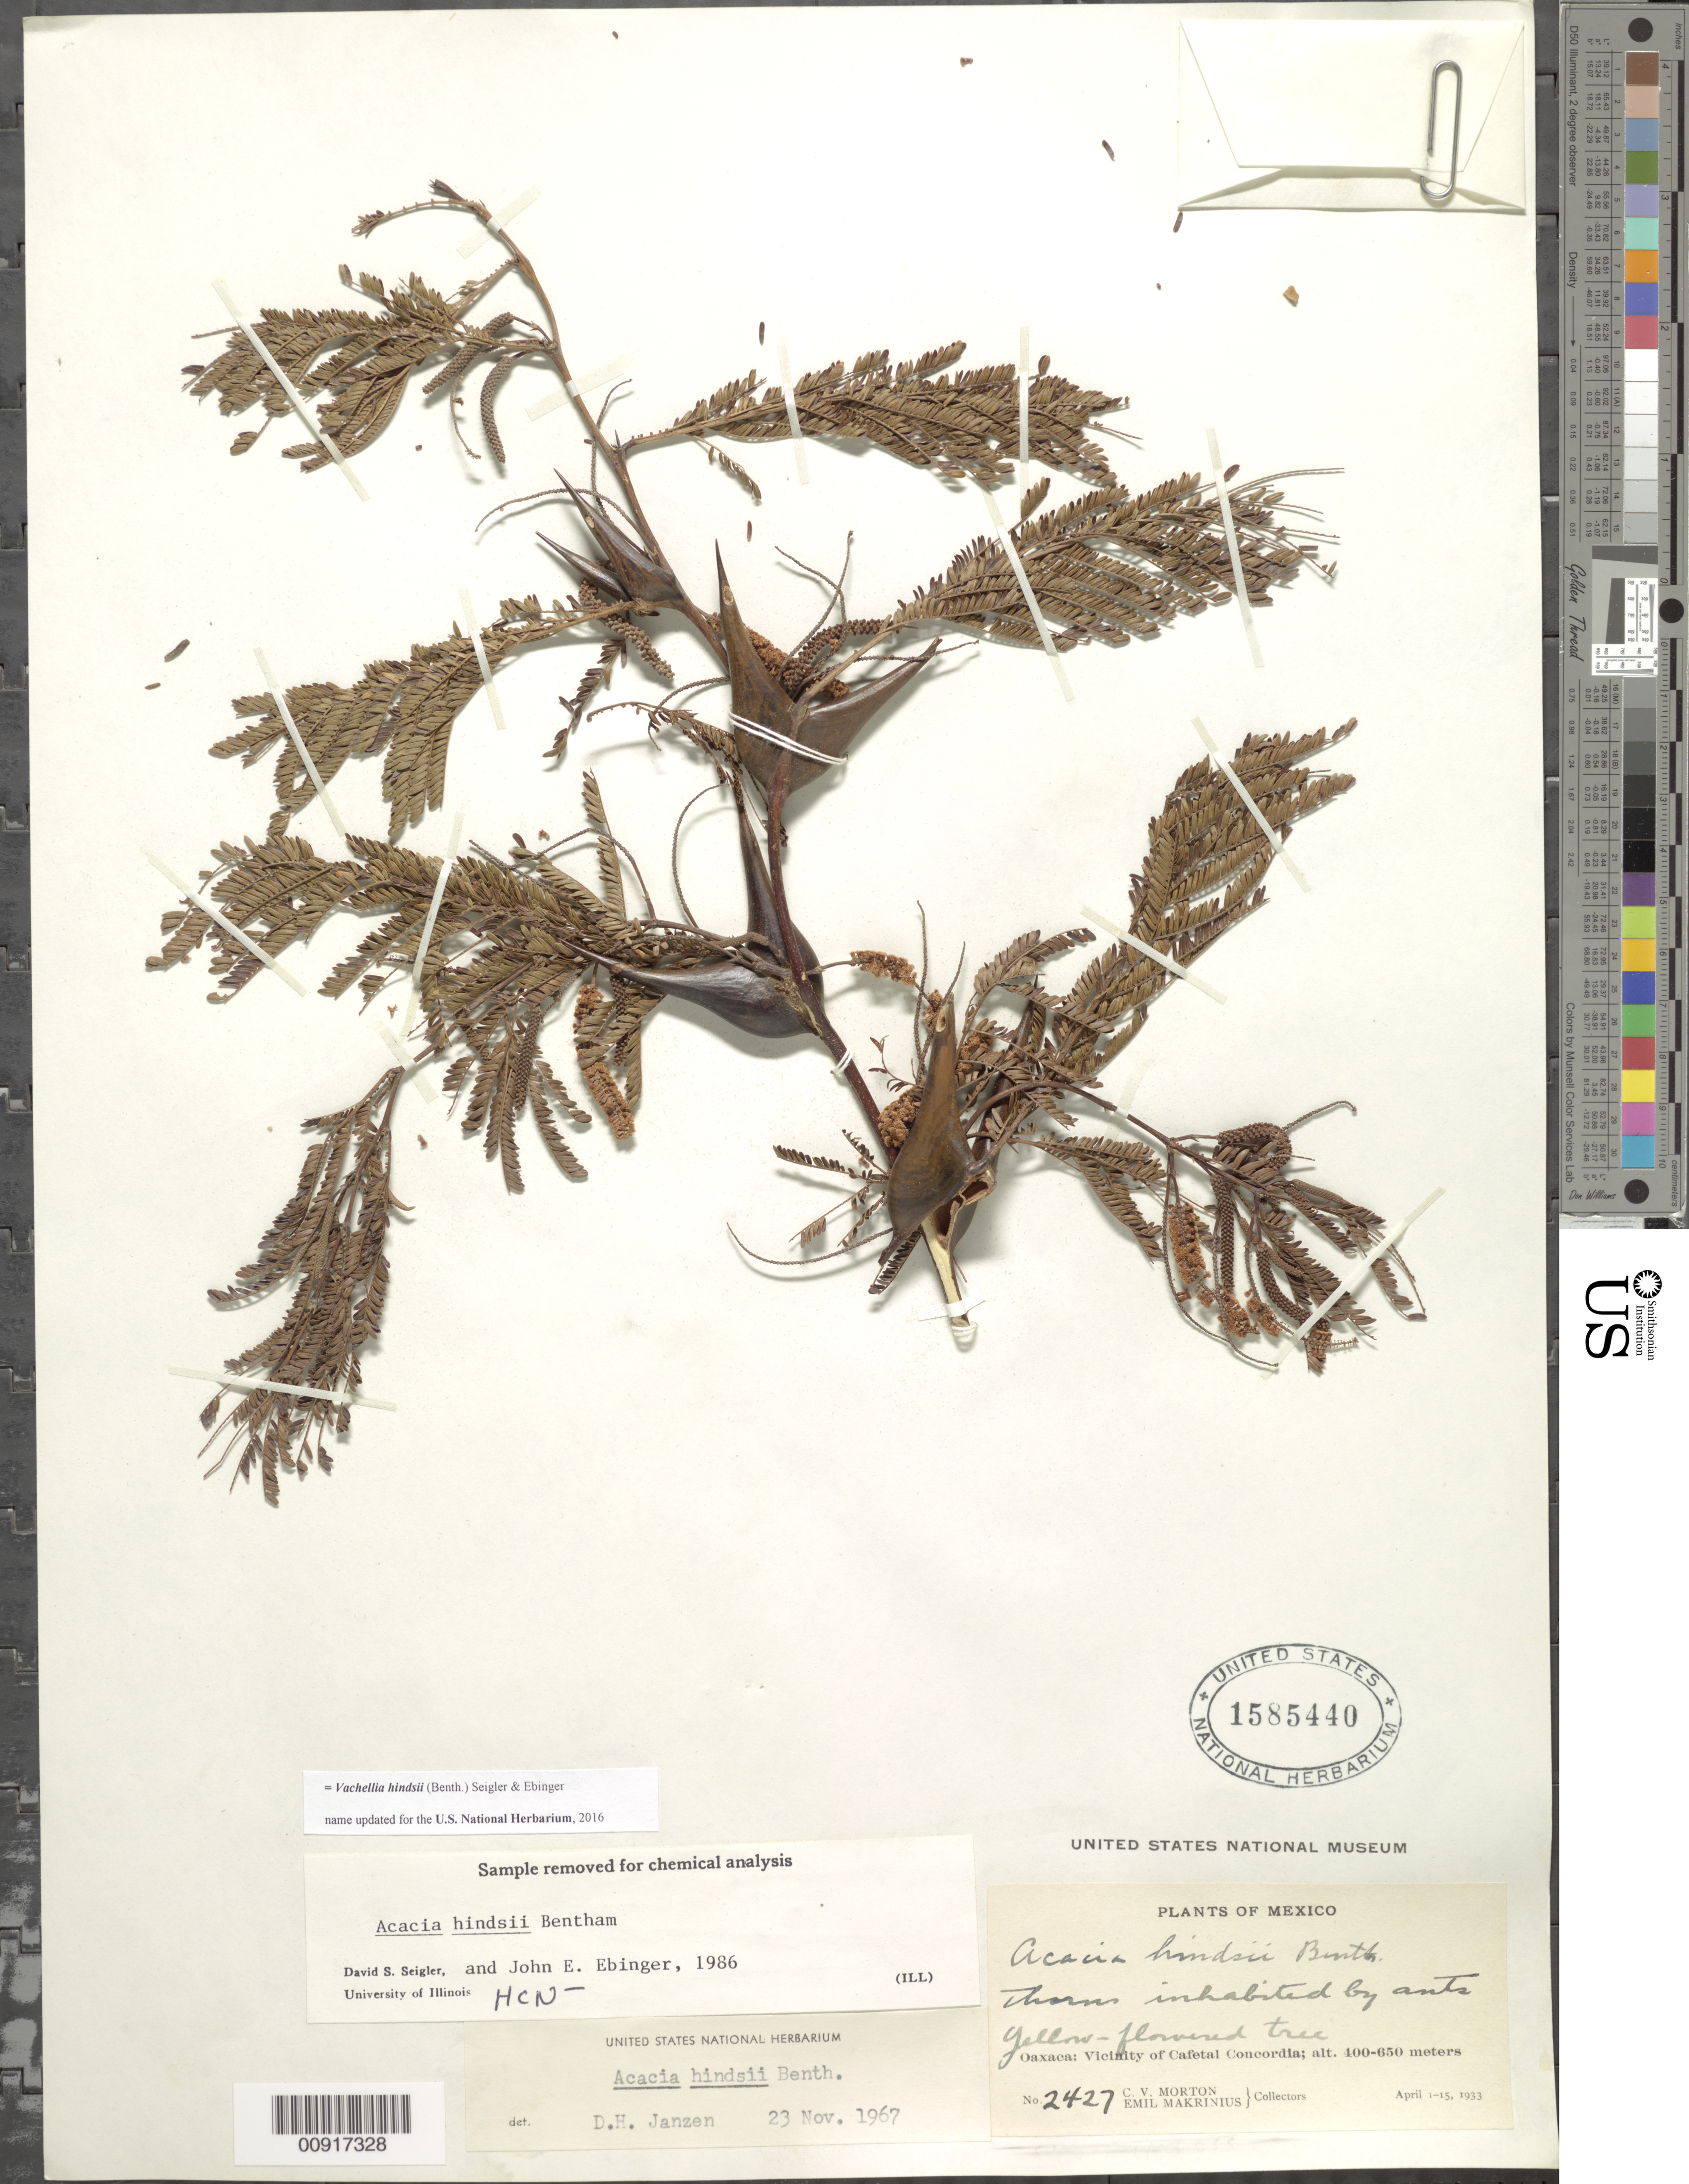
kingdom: Plantae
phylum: Tracheophyta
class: Magnoliopsida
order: Fabales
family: Fabaceae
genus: Vachellia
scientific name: Vachellia hindsii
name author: (Benth.) Seigler & Ebinger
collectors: C. V. Morton & E. Makrinius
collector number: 2427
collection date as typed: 01 Apr 1933 to 15 Apr 1933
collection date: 1933-04-01/1933-04-15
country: Mexico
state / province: Oaxaca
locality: Oaxaca: Vicinity of Cafetal Concordia.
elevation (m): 650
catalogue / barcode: US 1585440